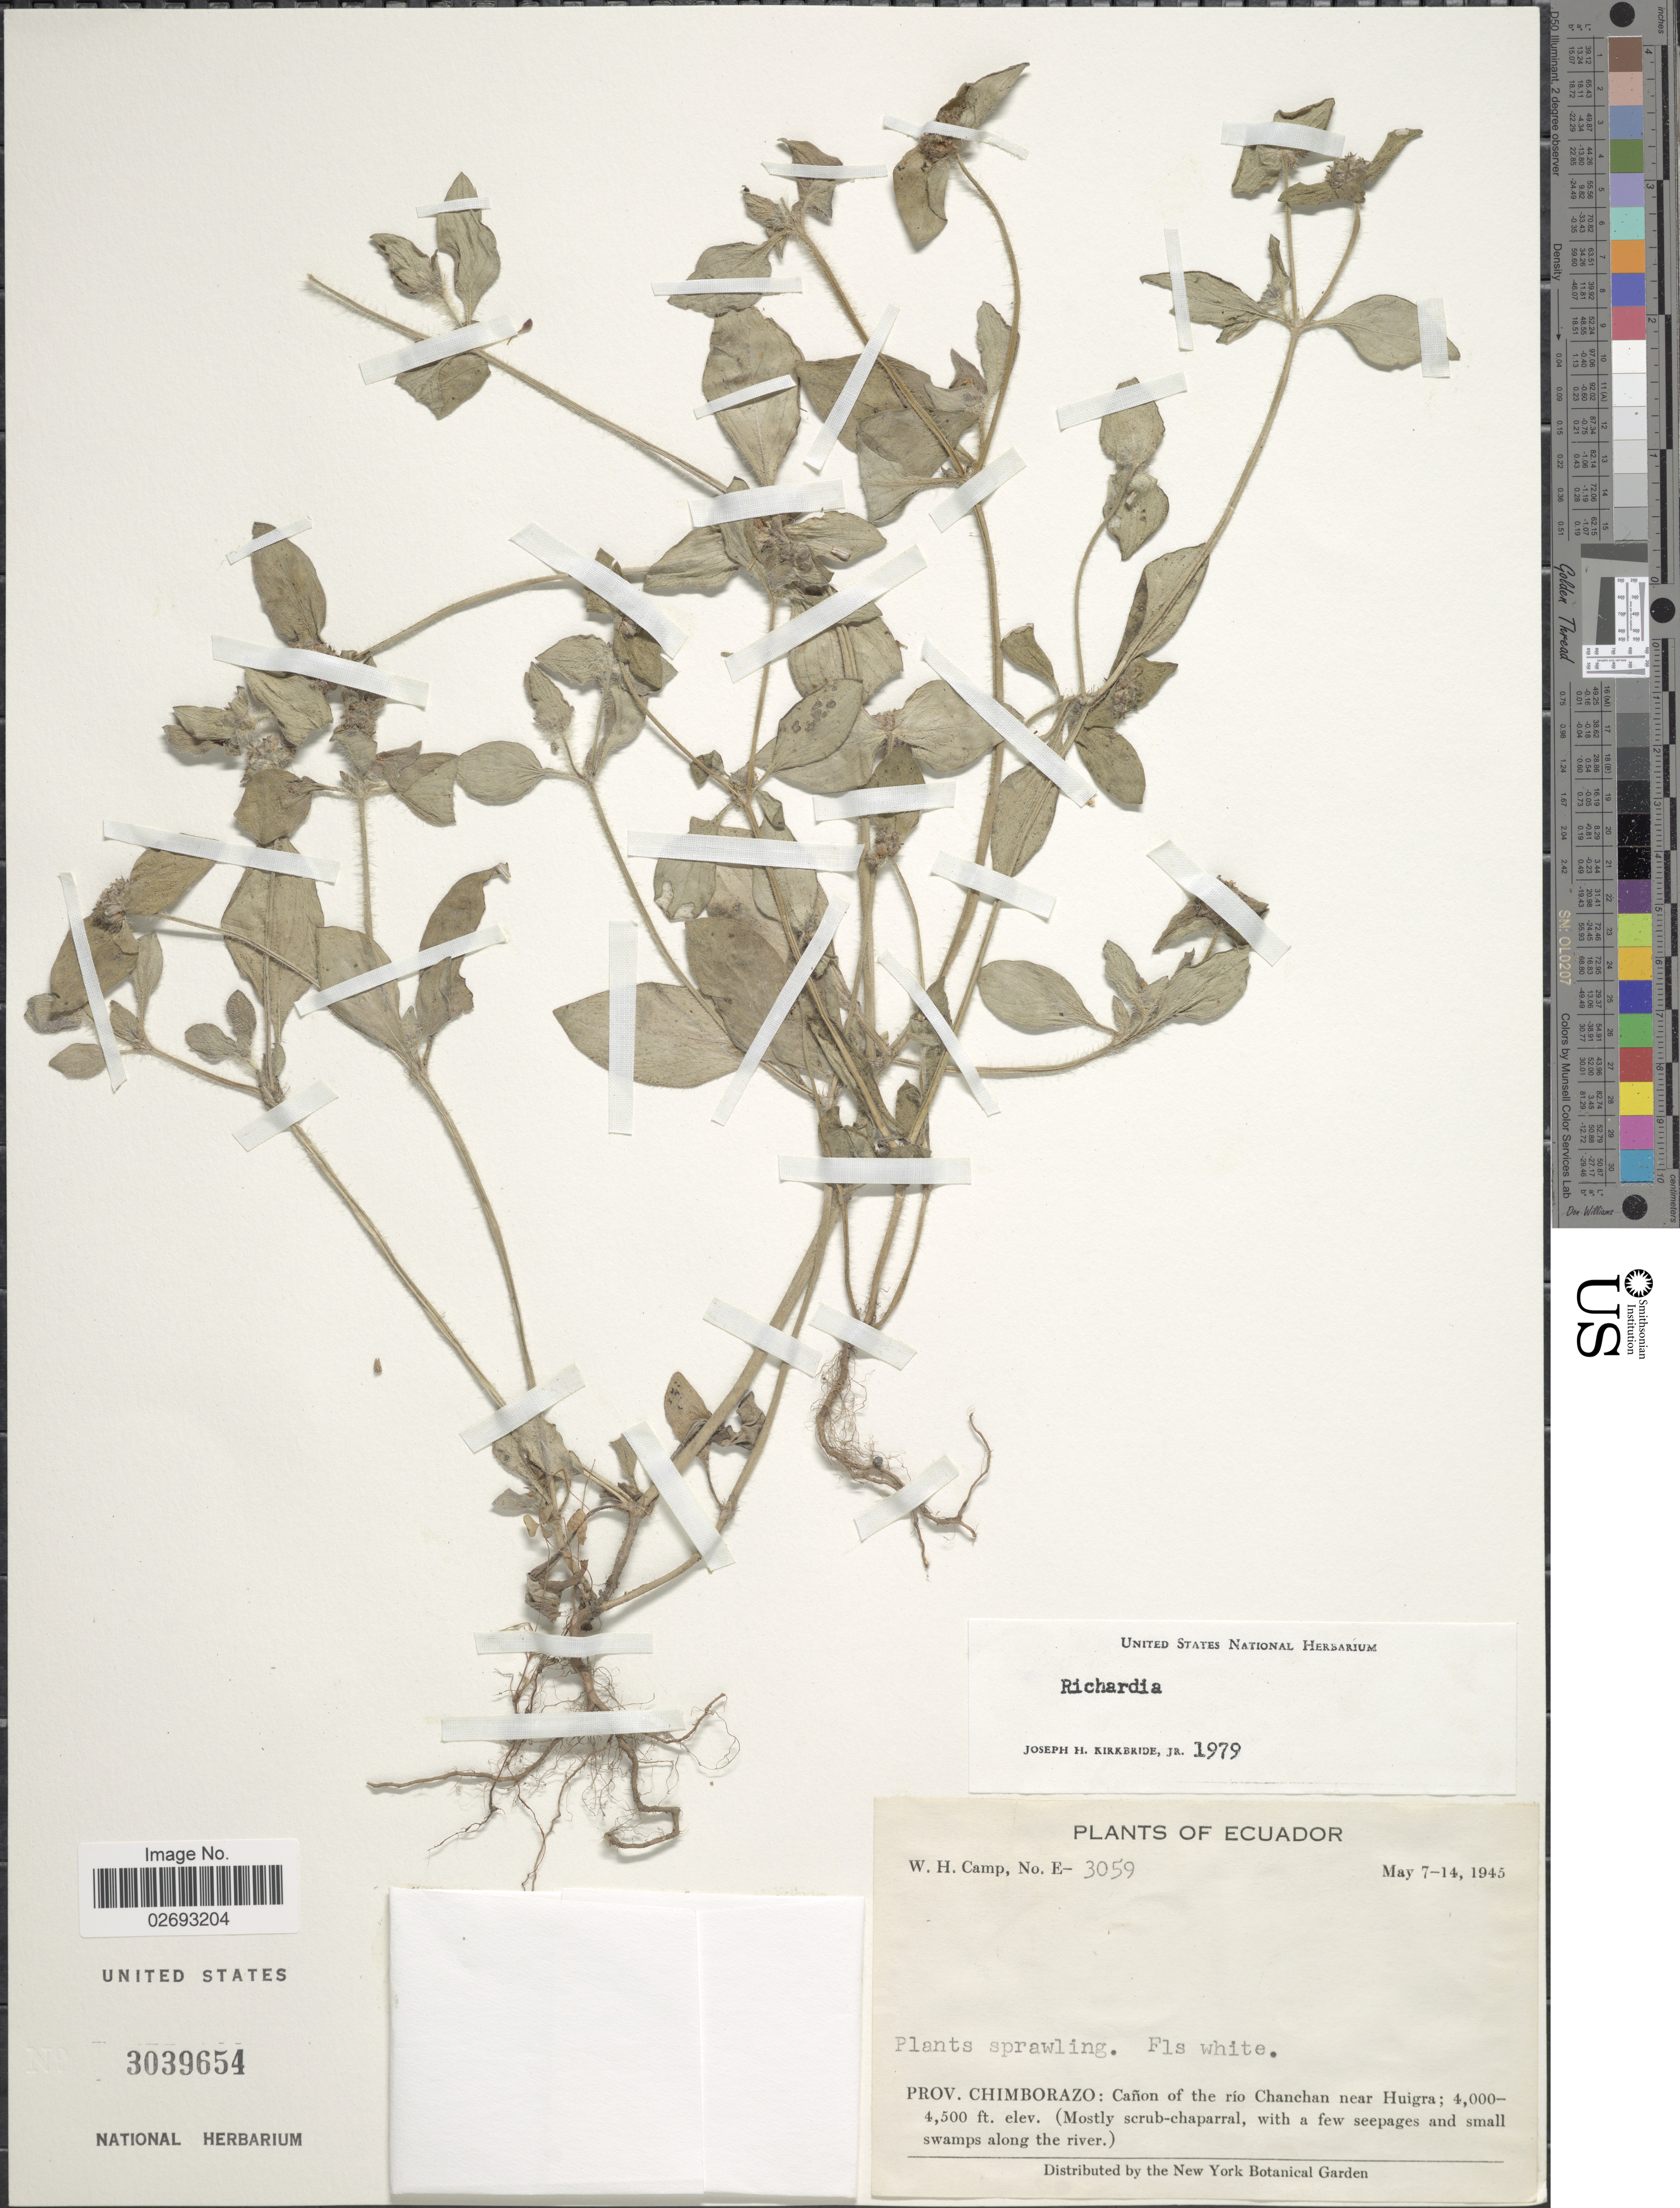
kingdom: Plantae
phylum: Tracheophyta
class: Magnoliopsida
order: Gentianales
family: Rubiaceae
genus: Richardia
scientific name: Richardia sp.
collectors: W. H. Camp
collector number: E-3059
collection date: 1945-05-07/1945-05-14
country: Ecuador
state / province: Chimborazo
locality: Canon of the rio Chanchan near Huigra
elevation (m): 1219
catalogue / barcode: US 3039654